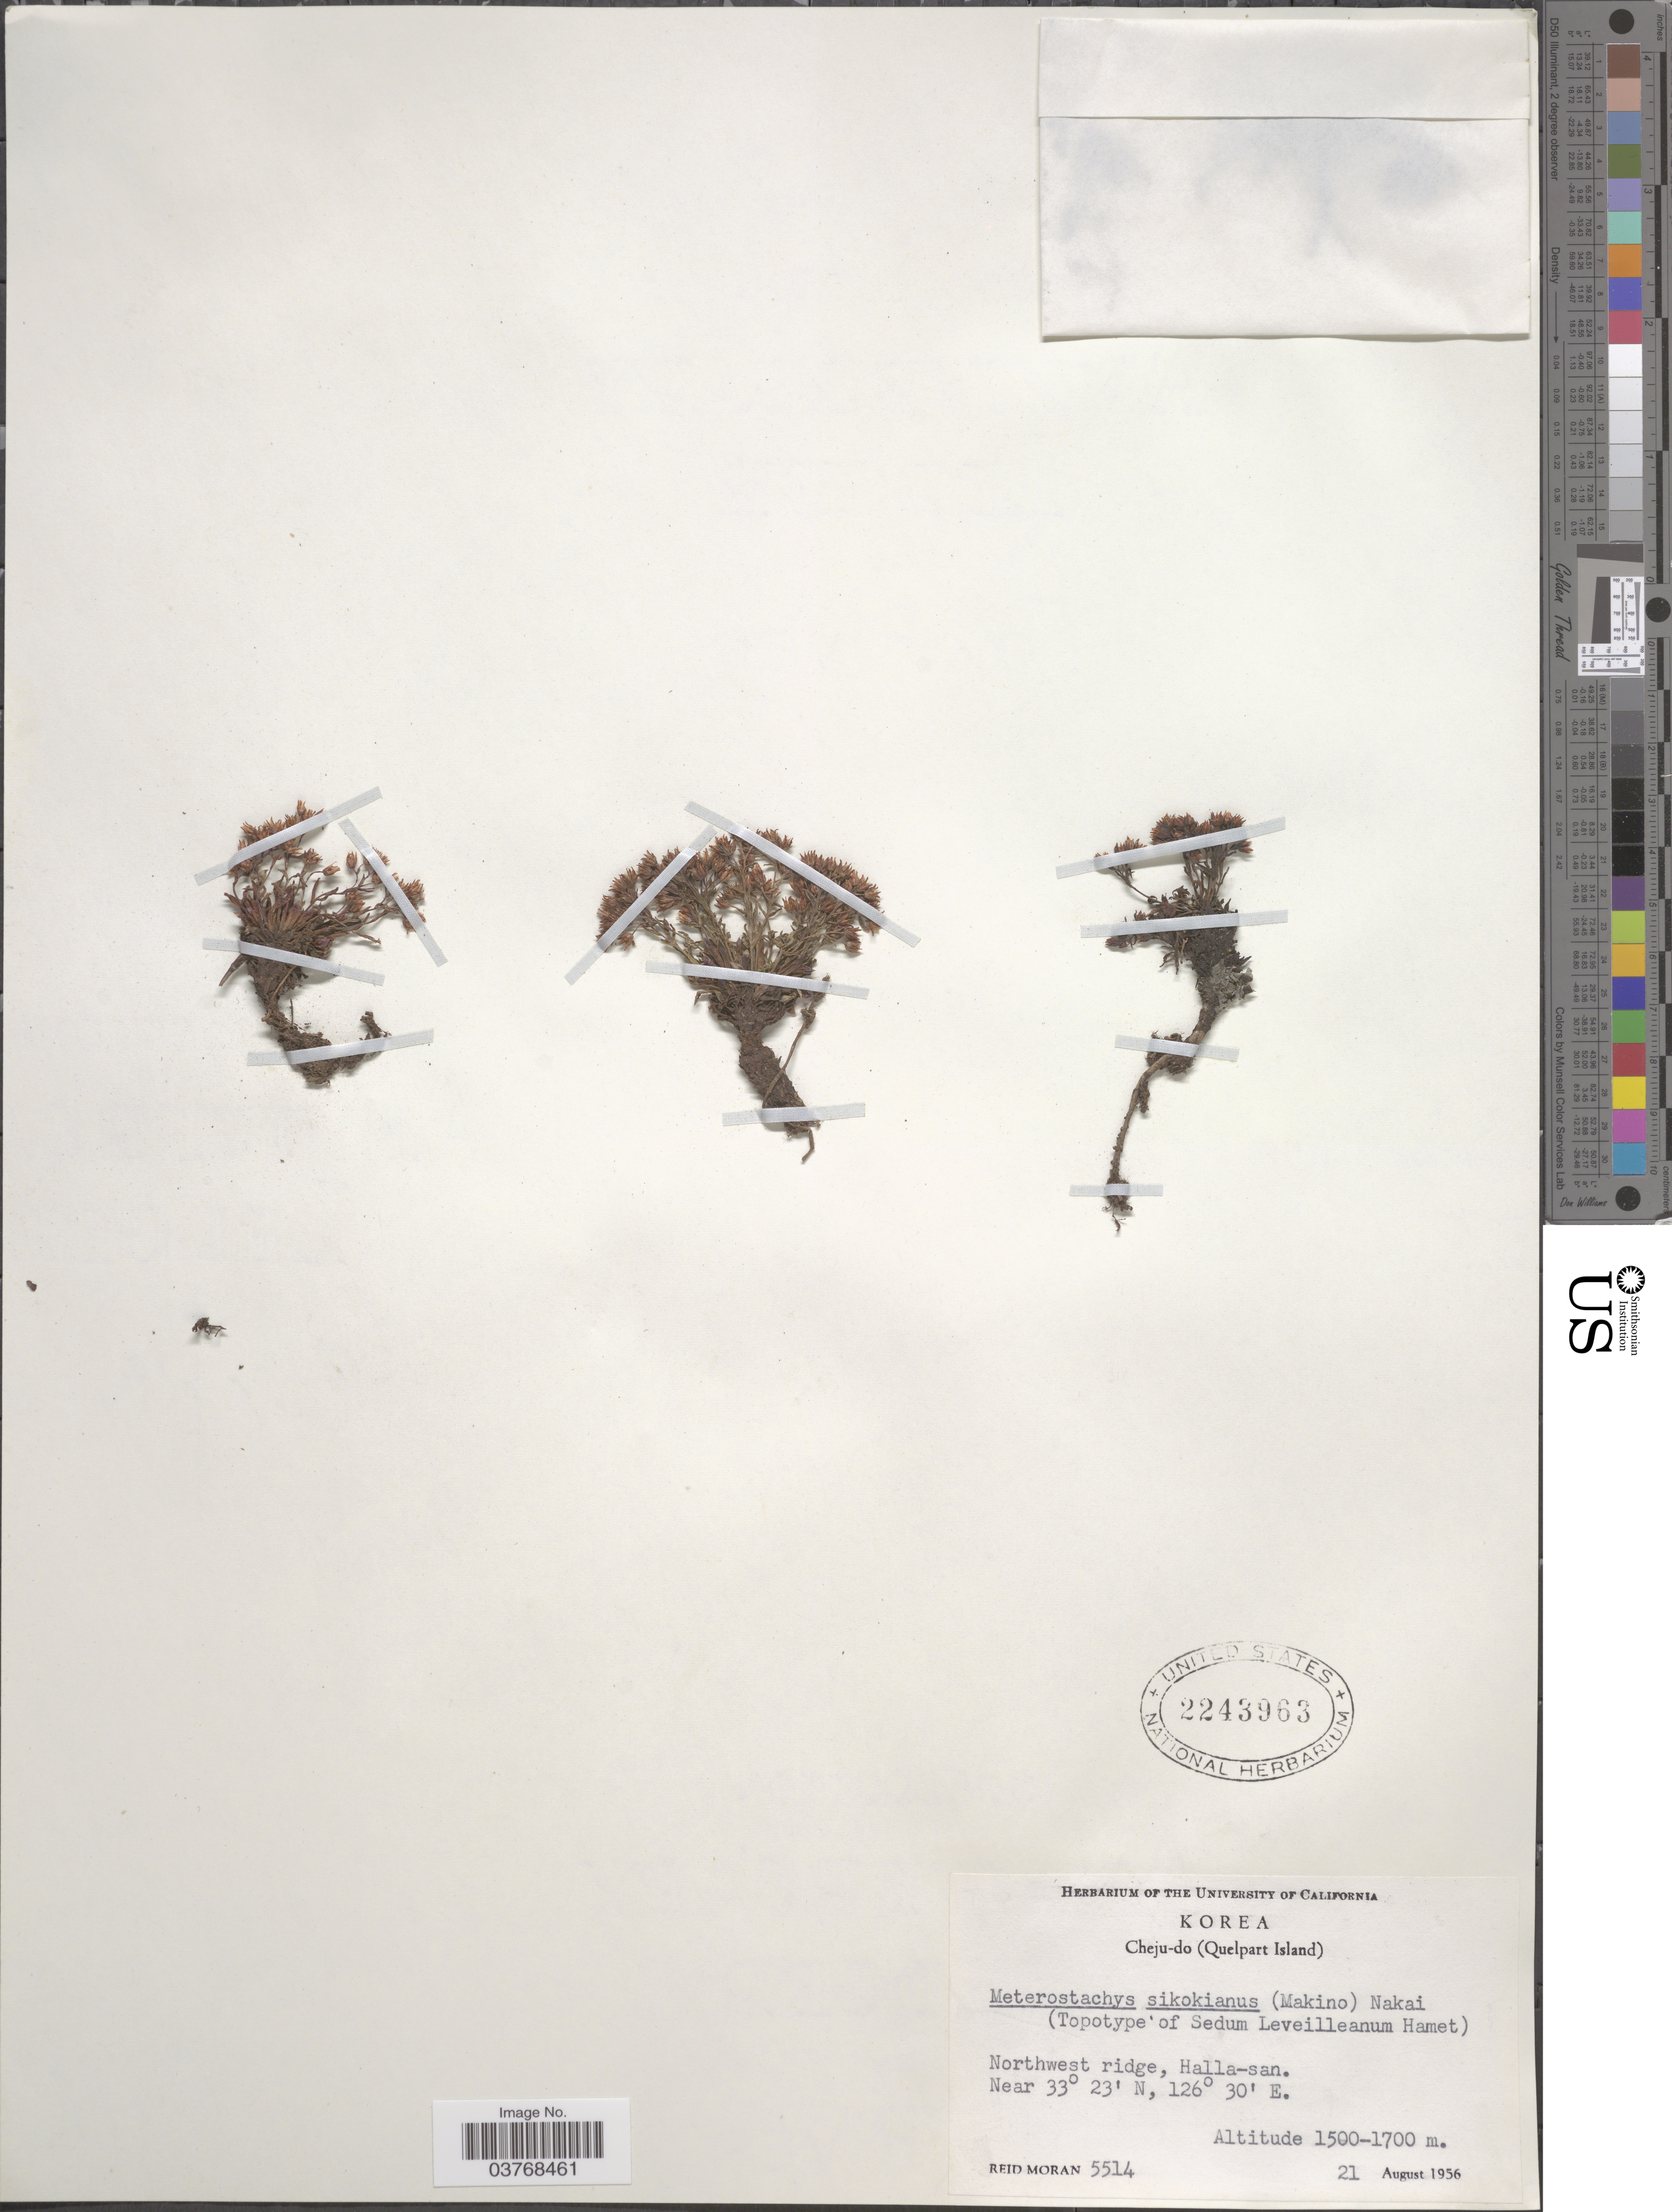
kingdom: Plantae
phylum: Tracheophyta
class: Magnoliopsida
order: Saxifragales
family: Crassulaceae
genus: Meterostachys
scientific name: Meterostachys sikokianus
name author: (Makino) Nakai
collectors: R. Moran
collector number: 5514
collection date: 1956-08-21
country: South Korea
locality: Cheju-do (Quelpart Island). Northwest ridge, Halla-san.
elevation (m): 1500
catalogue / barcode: US 2243963